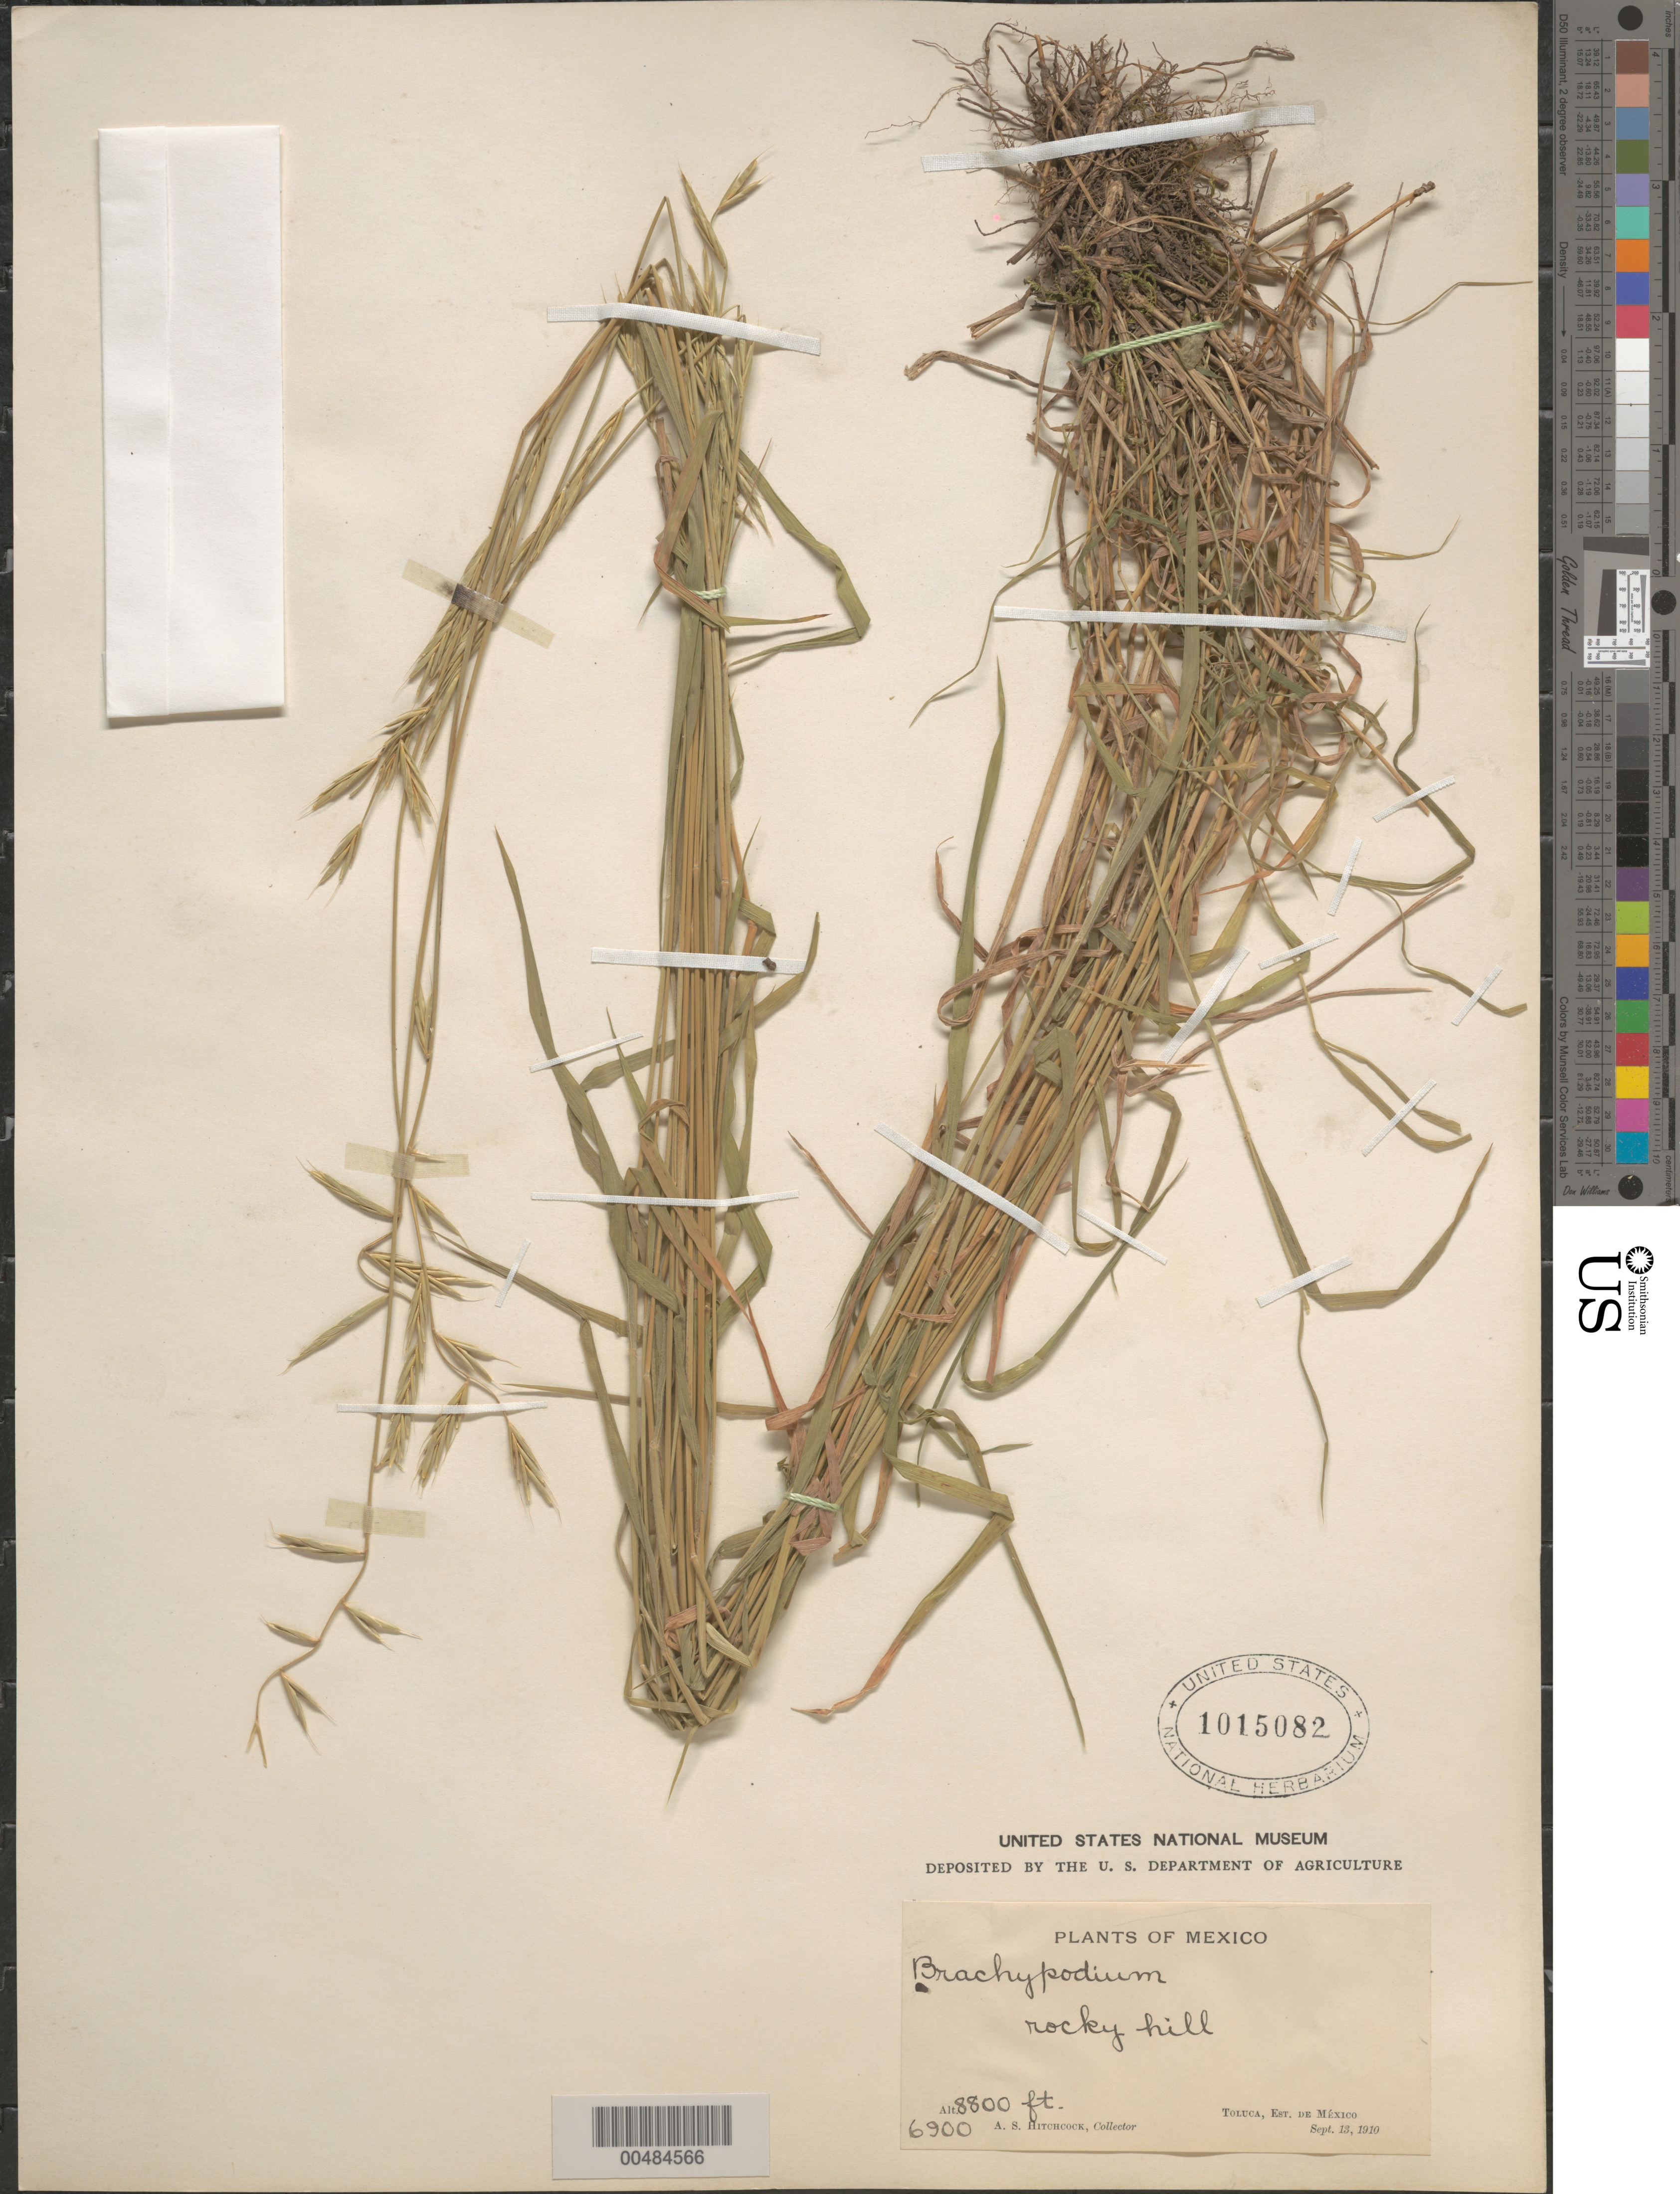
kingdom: Plantae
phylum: Tracheophyta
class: Liliopsida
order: Poales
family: Poaceae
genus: Brachypodium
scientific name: Brachypodium mexicanum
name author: (Roem. & Schult.) Link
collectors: A. S. Hitchcock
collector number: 6900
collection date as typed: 13 Sep 1910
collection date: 1910-09-13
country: Mexico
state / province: México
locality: Toluca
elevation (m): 2682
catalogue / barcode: US 1015082